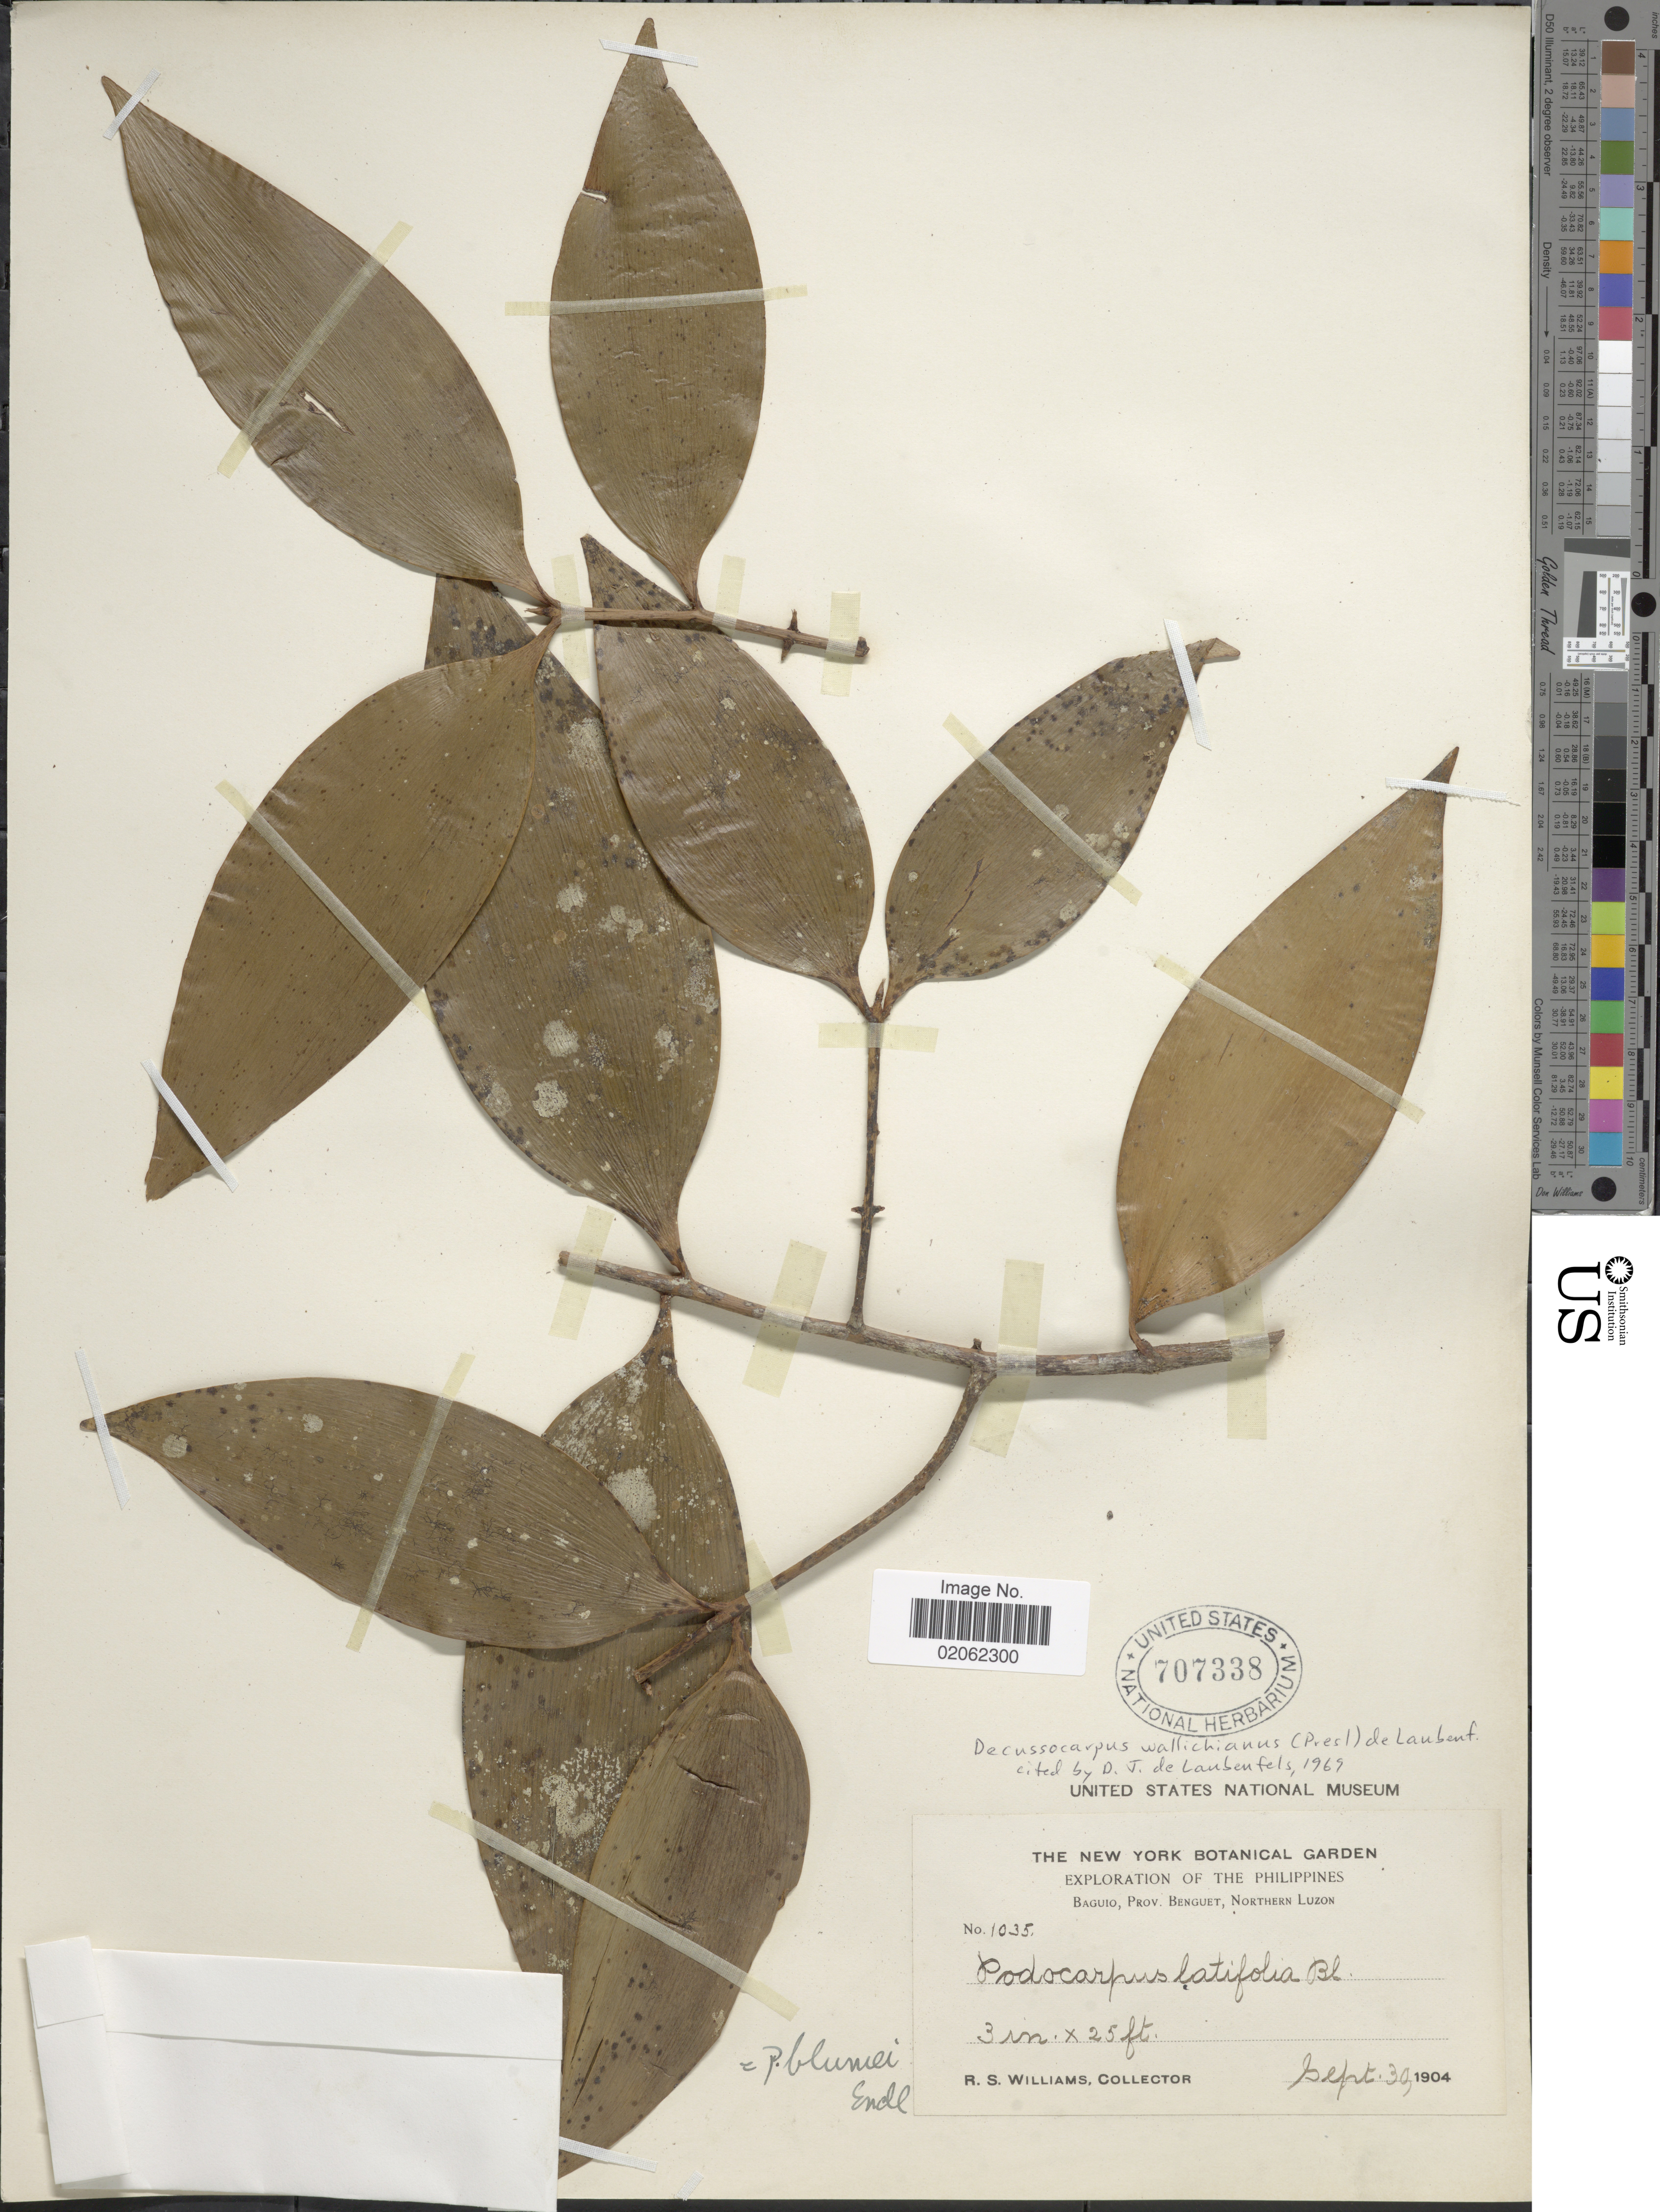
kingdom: Plantae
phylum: Tracheophyta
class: Pinopsida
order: Pinales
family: Podocarpaceae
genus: Decussocarpus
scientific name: Decussocarpus wallichianus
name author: (C. Presl) de Laub.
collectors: R. S. Williams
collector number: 1035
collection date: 1904-09-30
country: Philippines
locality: Baguio, Prov. Benguet, Northern Luzon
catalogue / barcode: US 707338